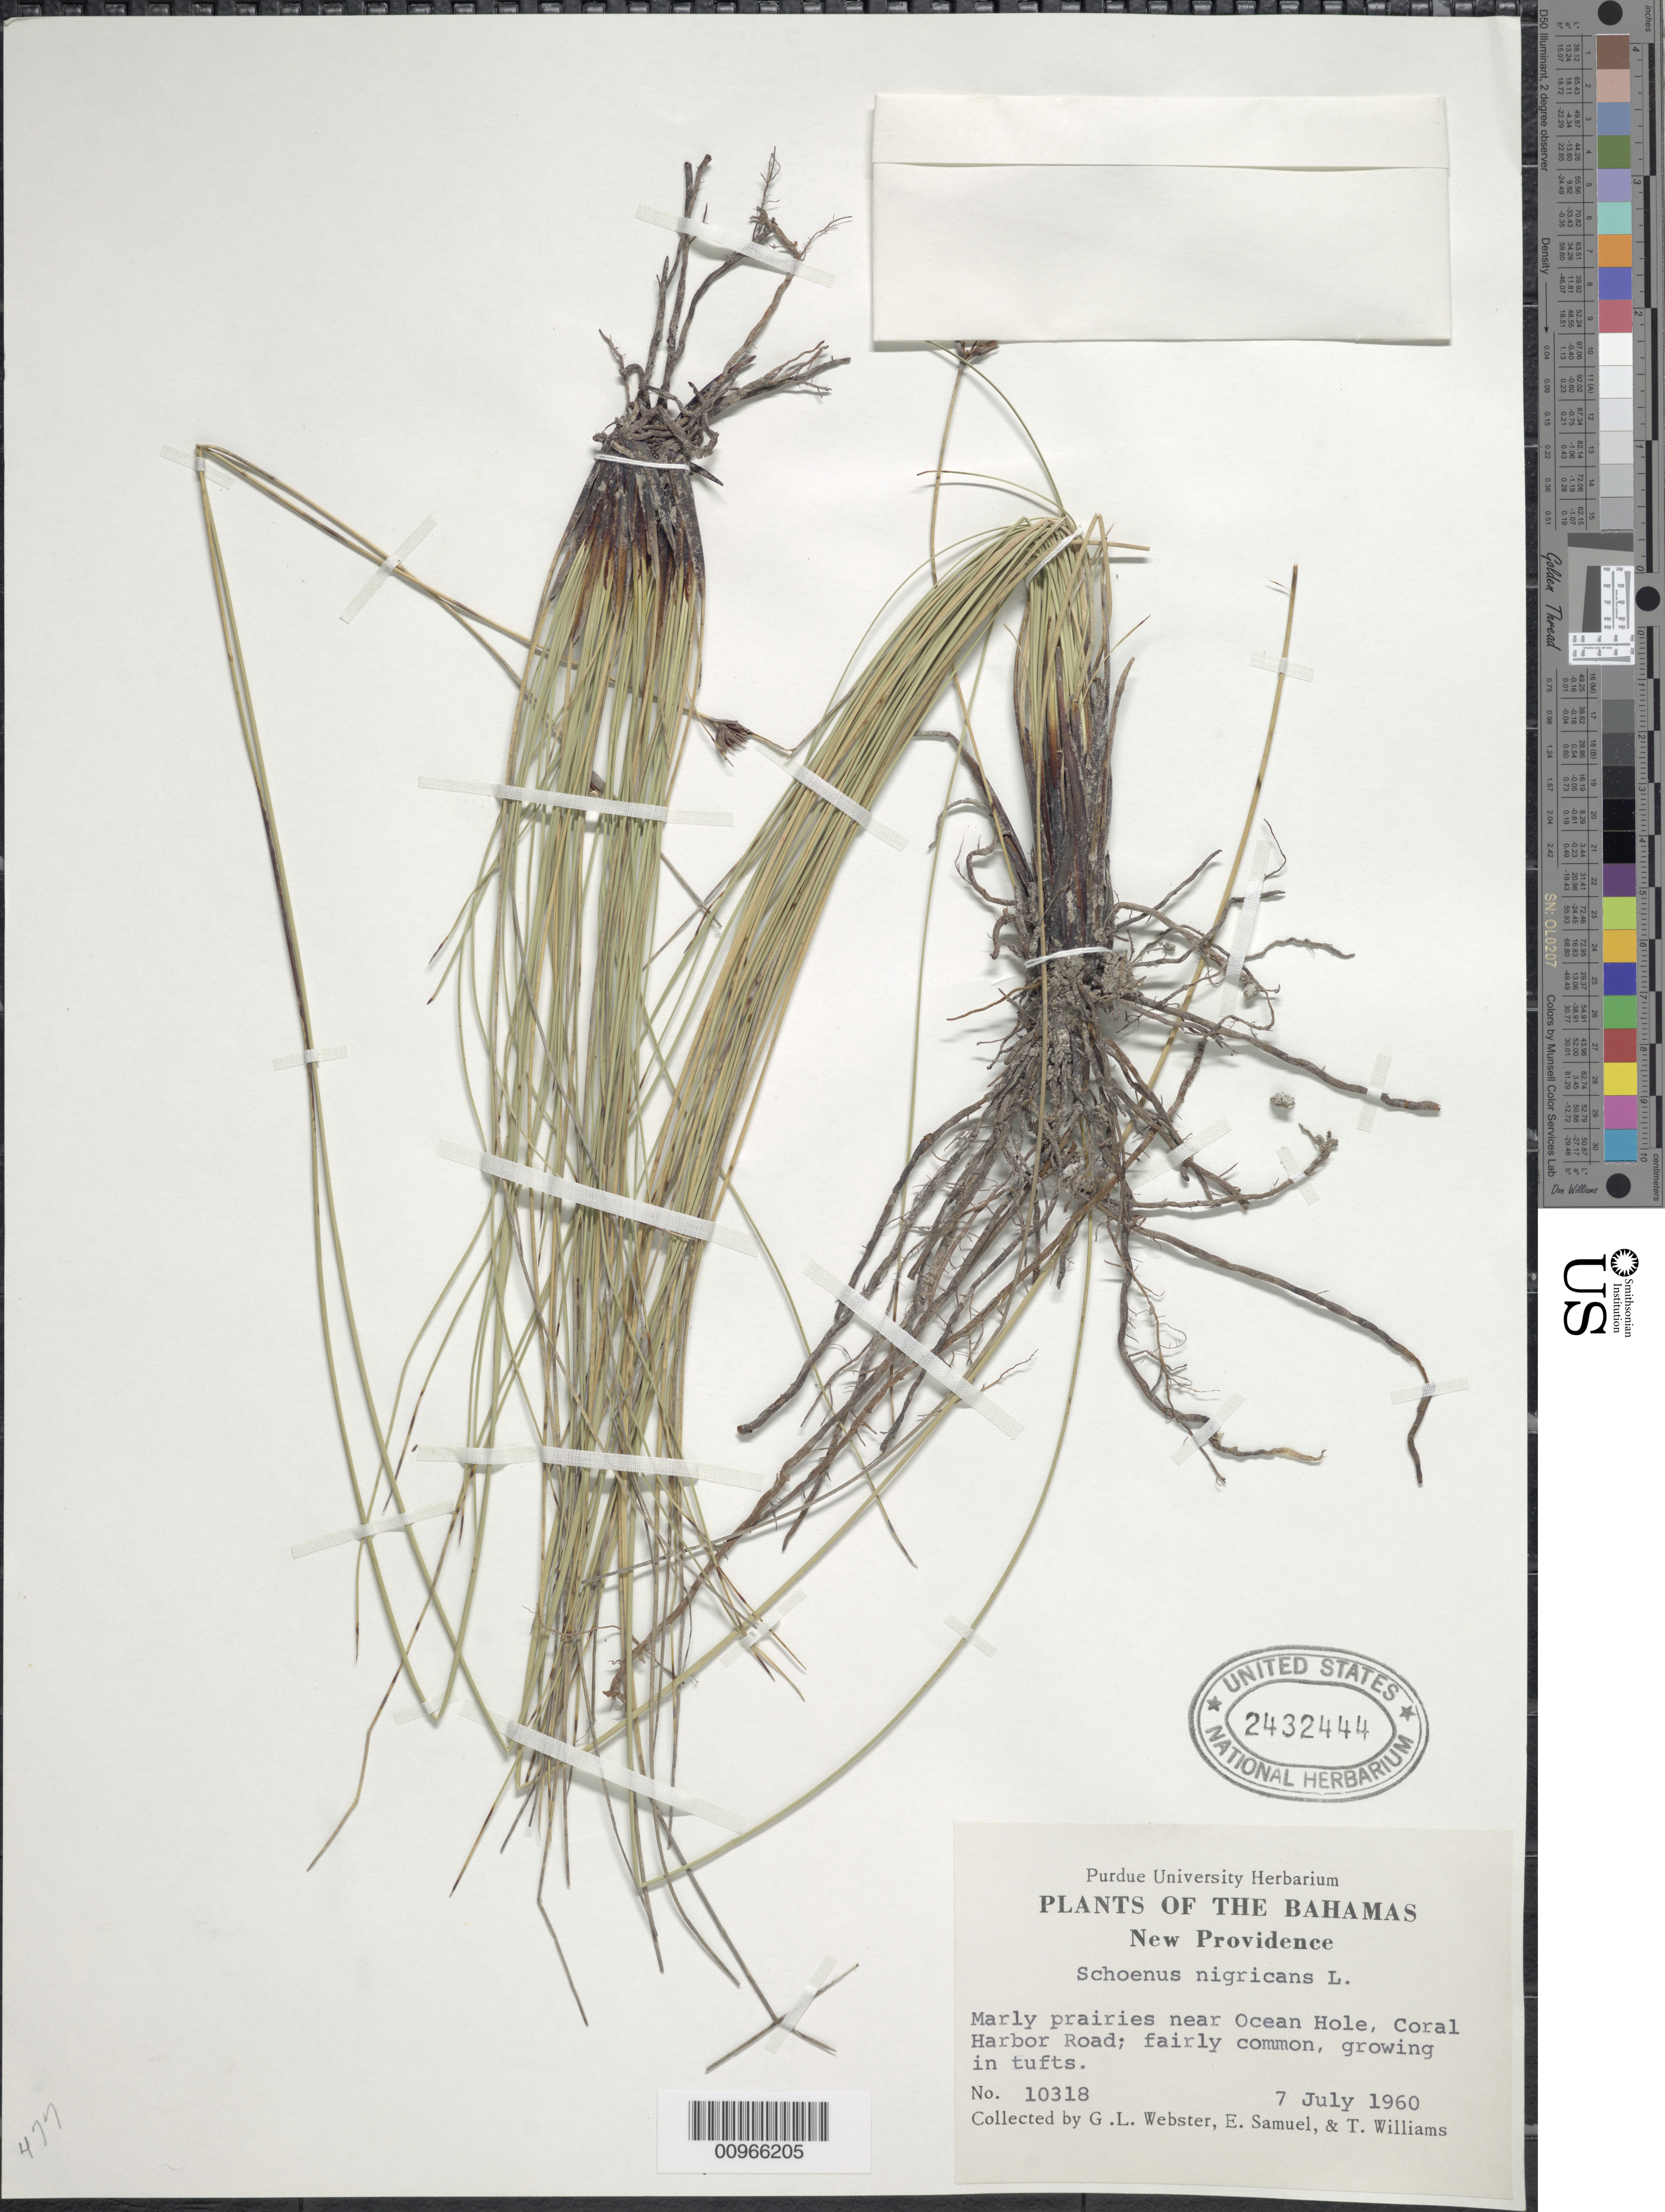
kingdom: Plantae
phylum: Tracheophyta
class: Liliopsida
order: Poales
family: Cyperaceae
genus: Schoenus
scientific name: Schoenus nigricans var. nigricans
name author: L.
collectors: G. L. Webster, E. Samuel & T. Williams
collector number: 10318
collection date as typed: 07 Jul 1960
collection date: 1960-07-07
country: Bahamas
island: New Providence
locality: Near Ocean Hole, Coral Harbor Road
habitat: Marly prairies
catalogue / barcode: US 2432444